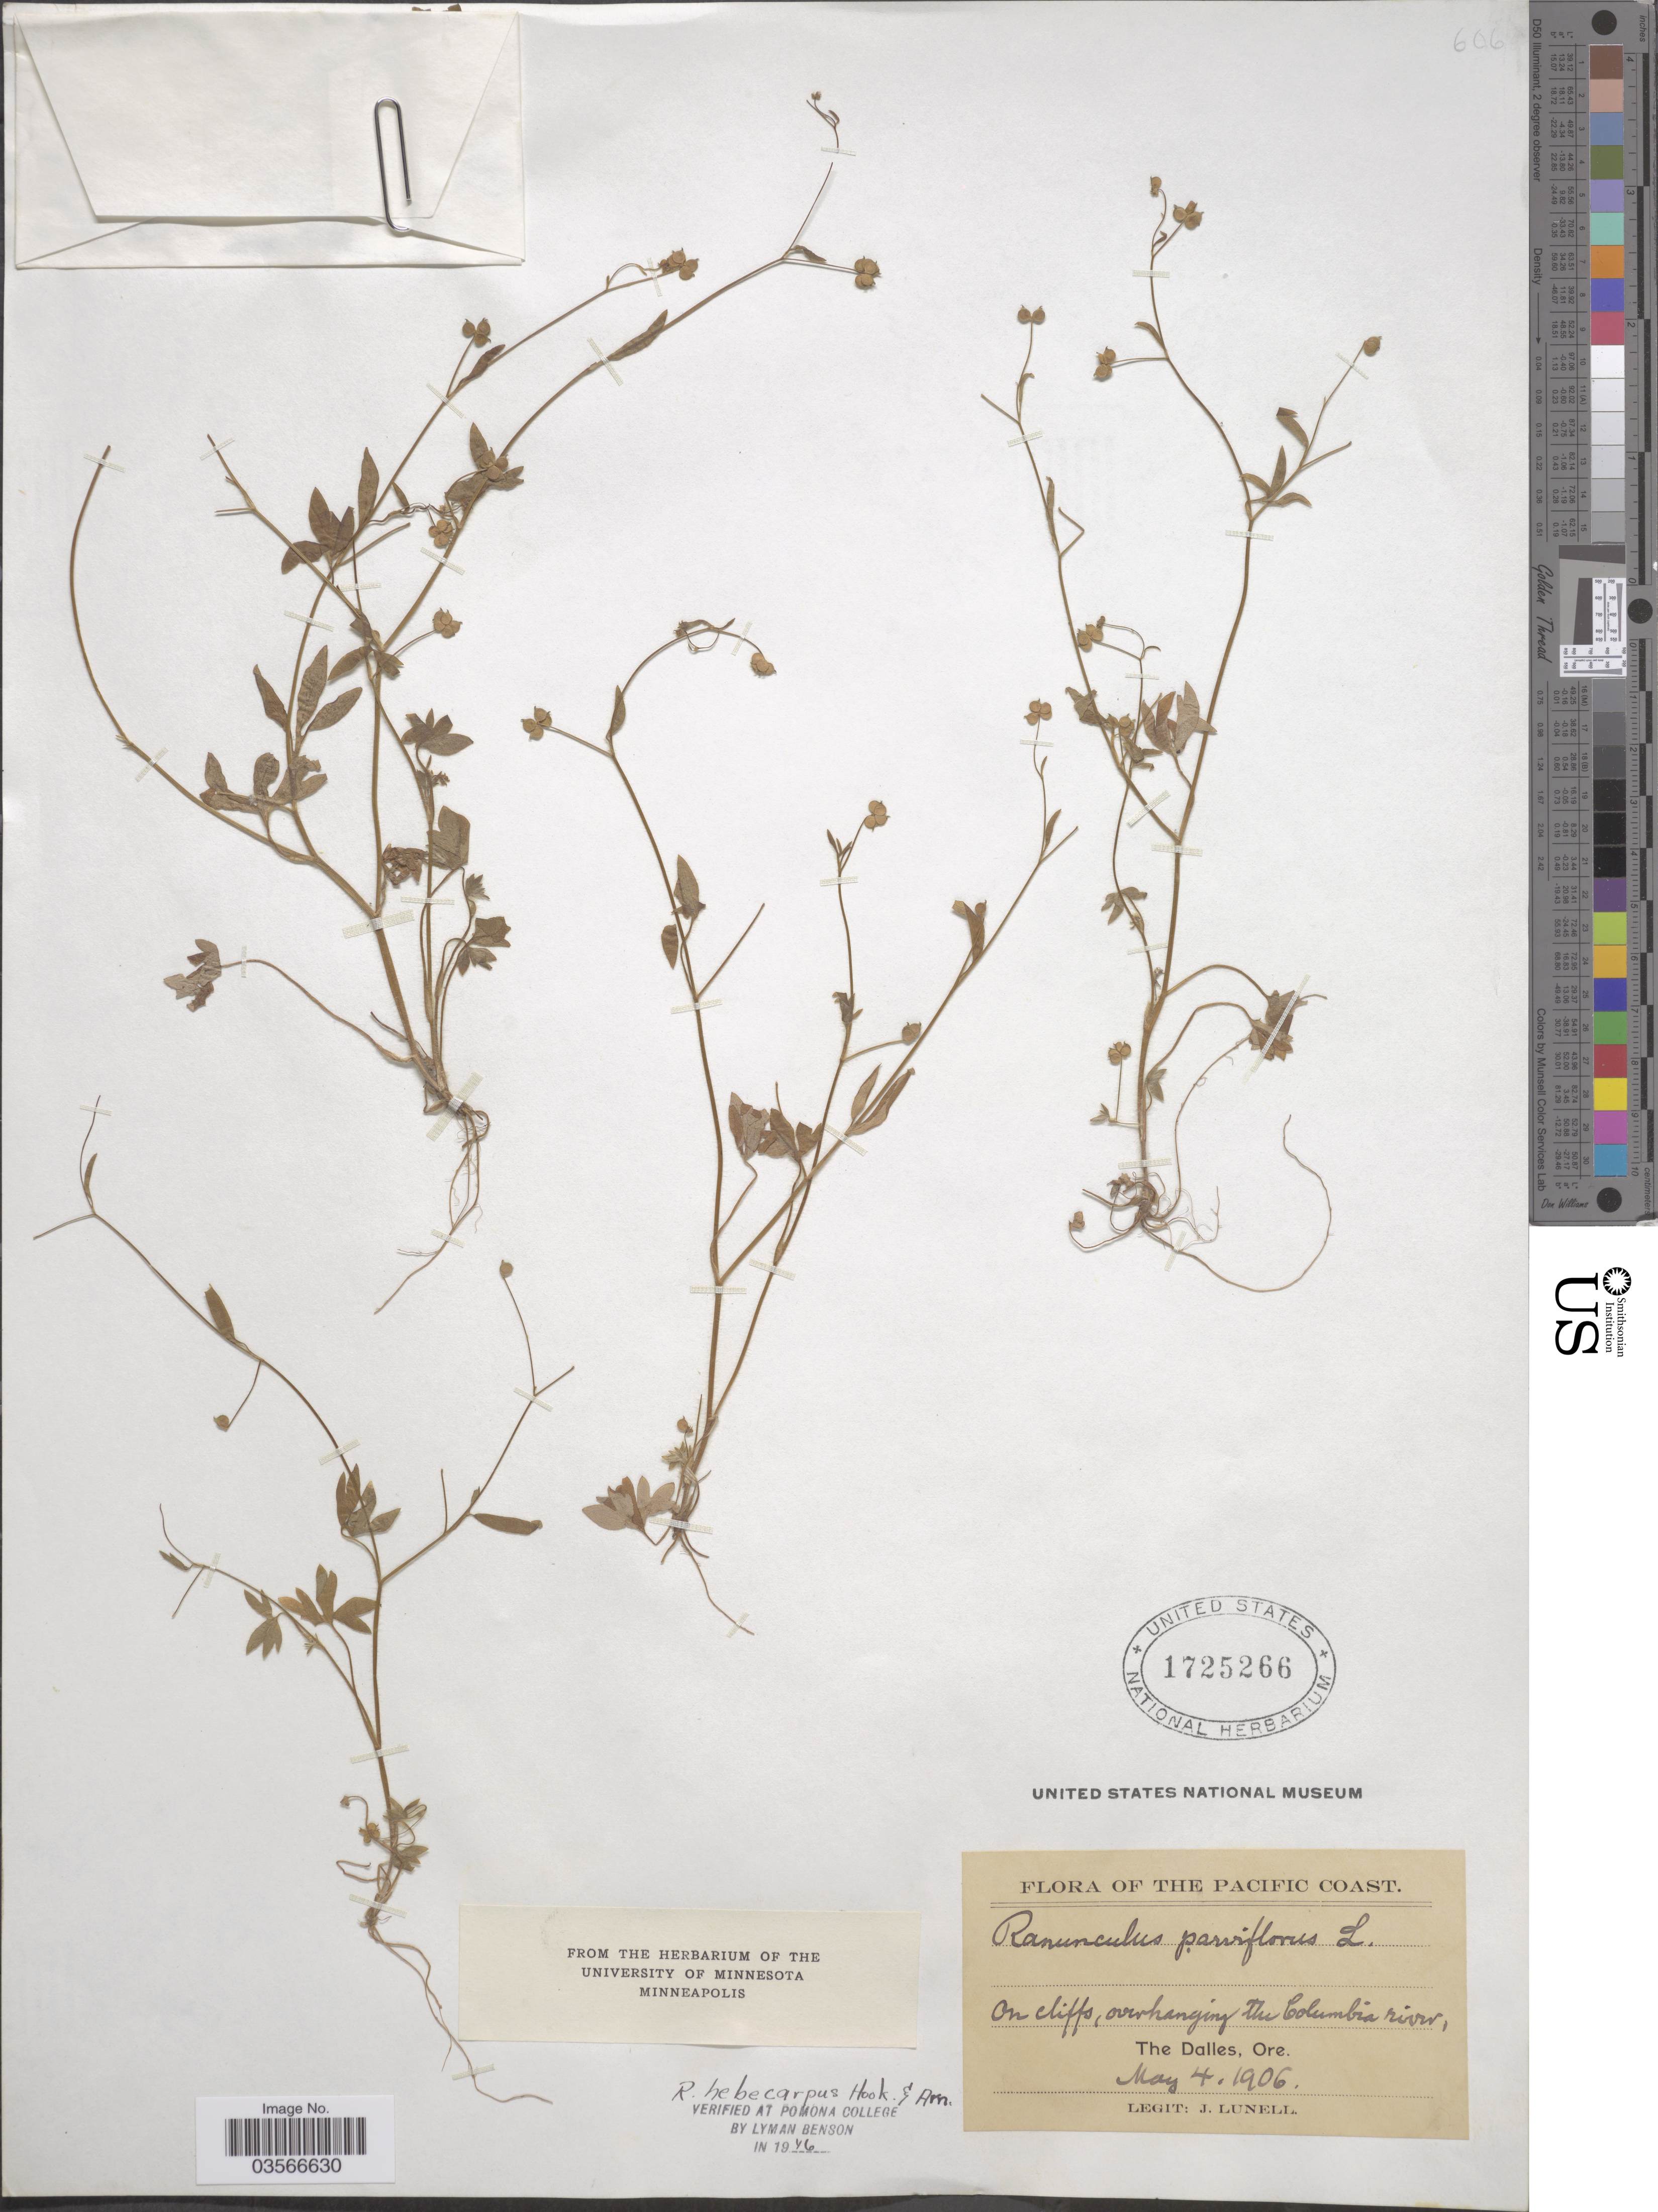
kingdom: Plantae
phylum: Tracheophyta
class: Magnoliopsida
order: Ranunculales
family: Ranunculaceae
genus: Ranunculus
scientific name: Ranunculus hebecarpus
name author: Hook. & Arn.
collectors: J. Lunell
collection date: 1906-05-04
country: United States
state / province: Oregon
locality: The Pacific Coast. On cliffs, overhanging the Columbia river, The Dalles.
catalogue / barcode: US 1725266